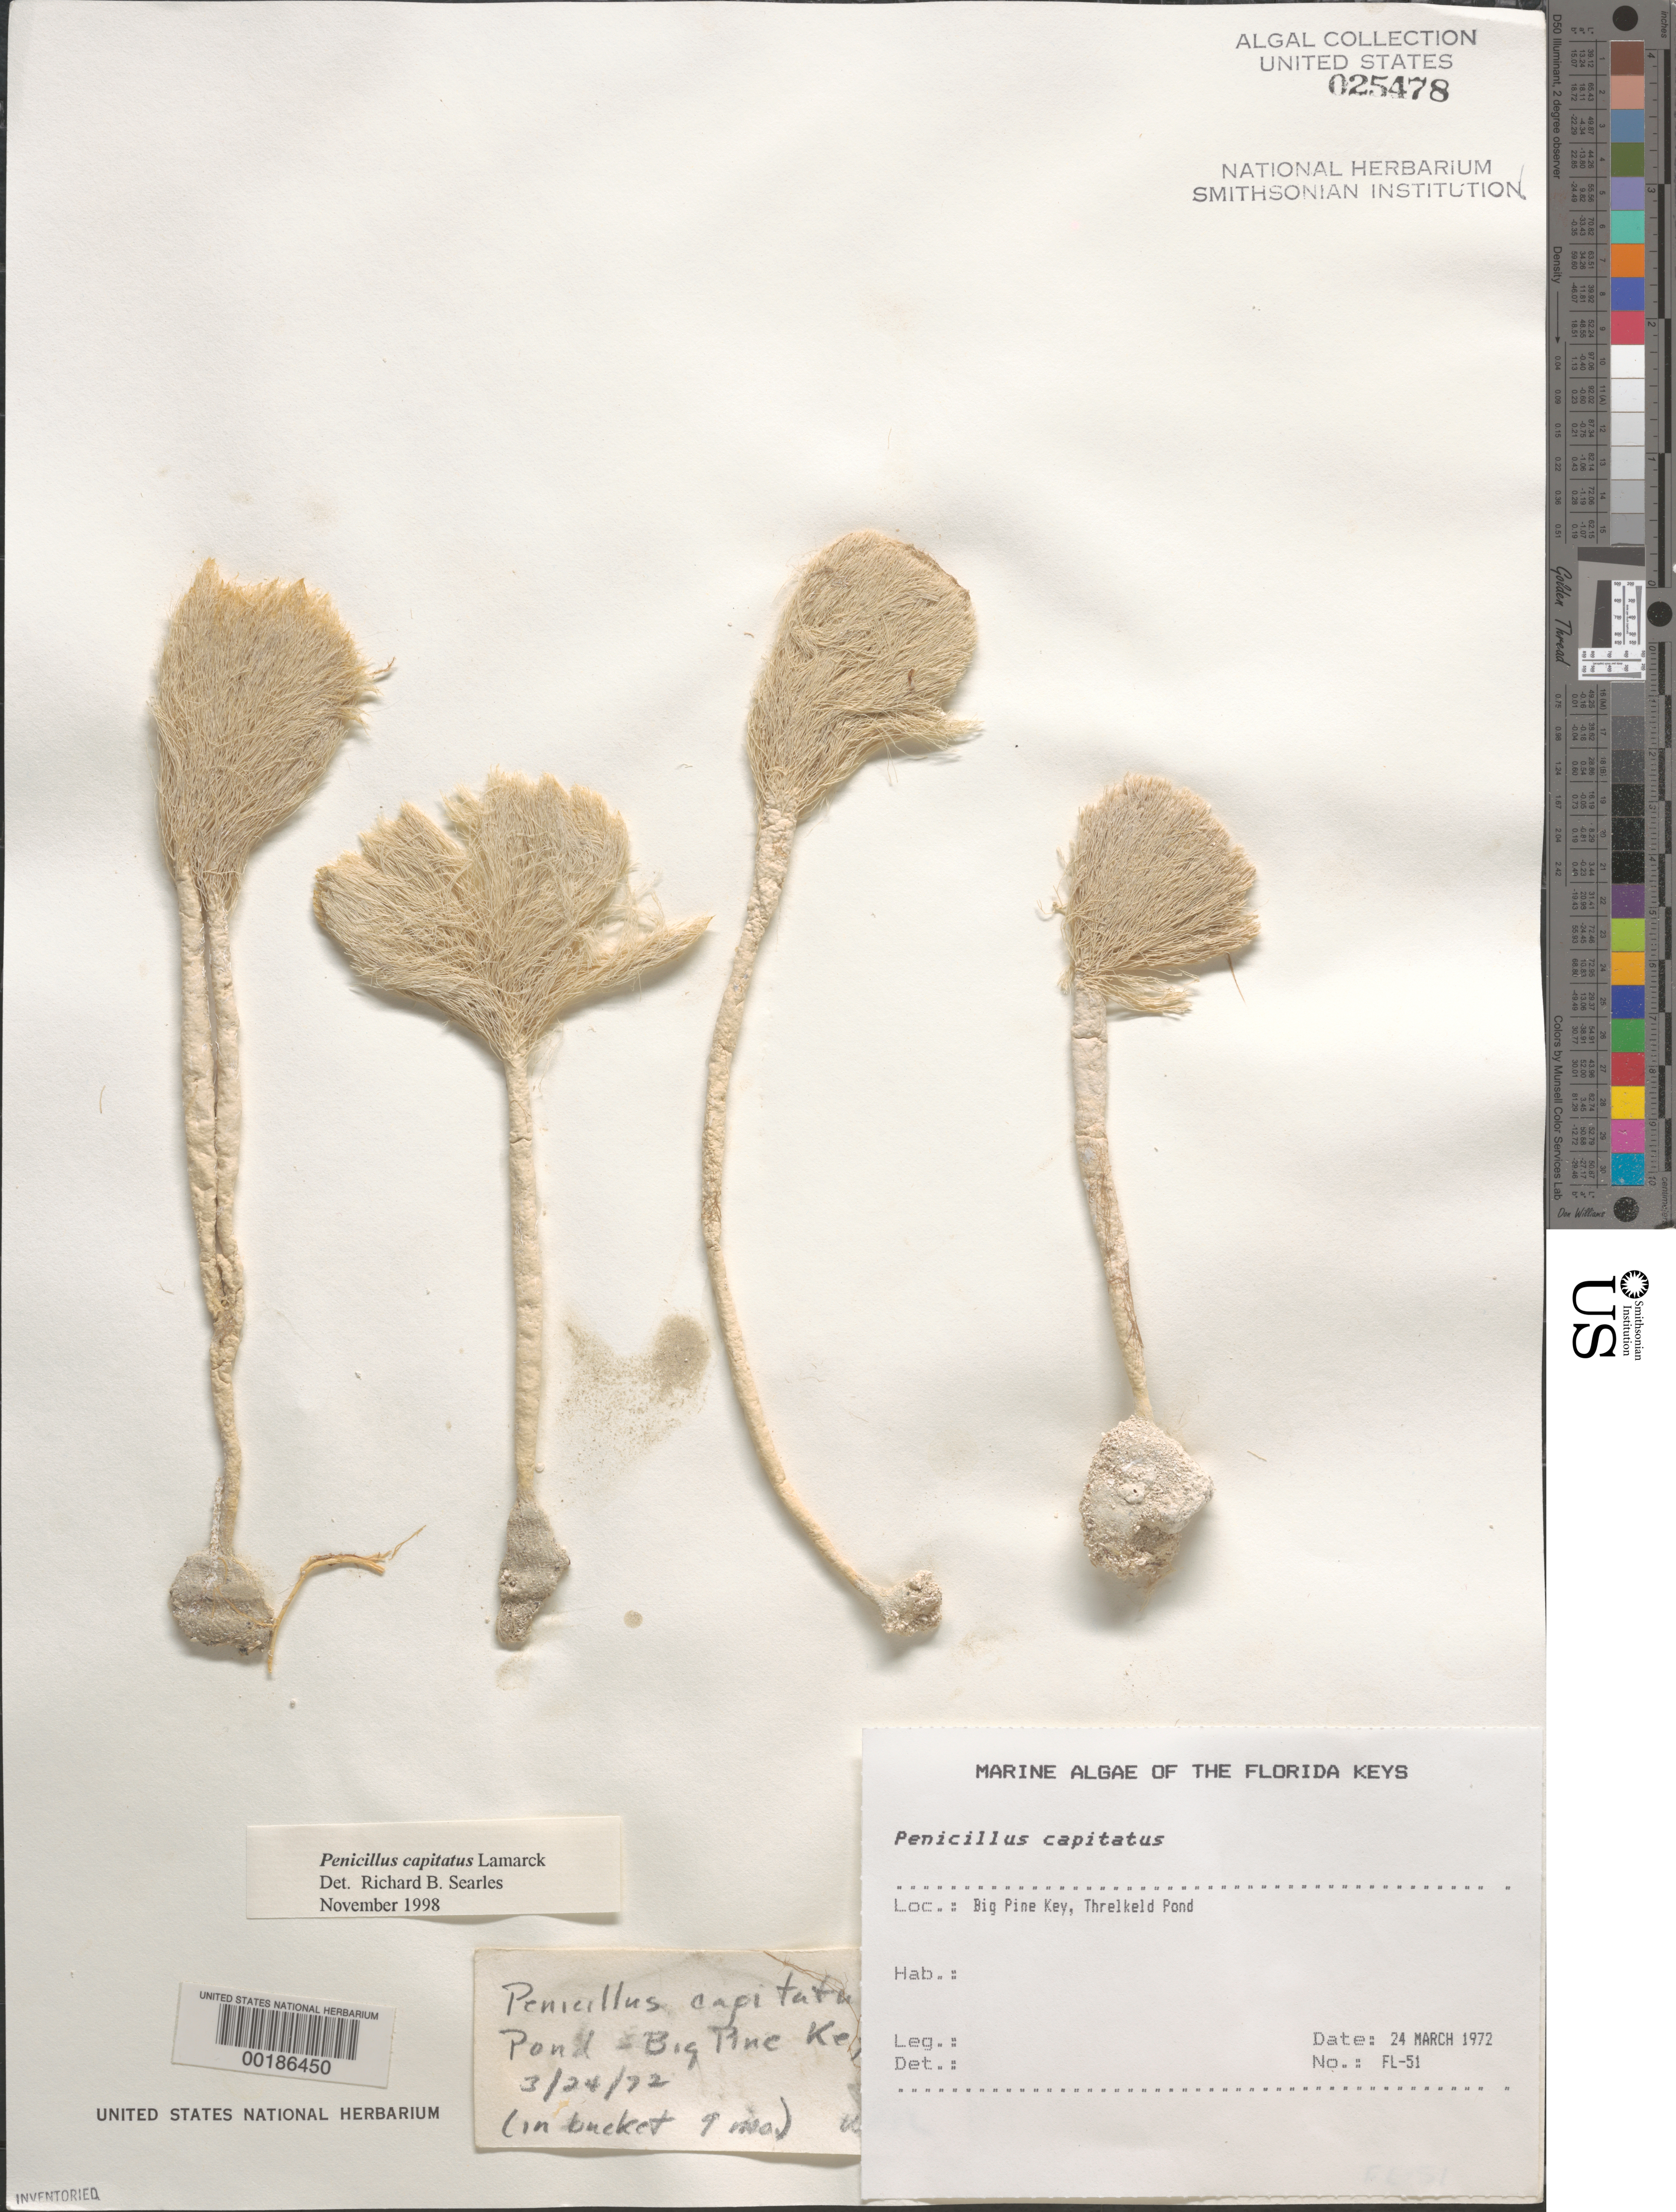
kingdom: Plantae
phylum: Chlorophyta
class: Ulvophyceae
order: Bryopsidales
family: Udoteaceae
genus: Penicillus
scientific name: Penicillus capitatus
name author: Lam.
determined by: Searles, R. B.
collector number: FL-51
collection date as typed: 24 Mar 1972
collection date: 1972-03-24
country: United States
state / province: Florida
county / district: Monroe County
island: Big Pine Key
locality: Threlkeld Pond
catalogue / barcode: US 25478